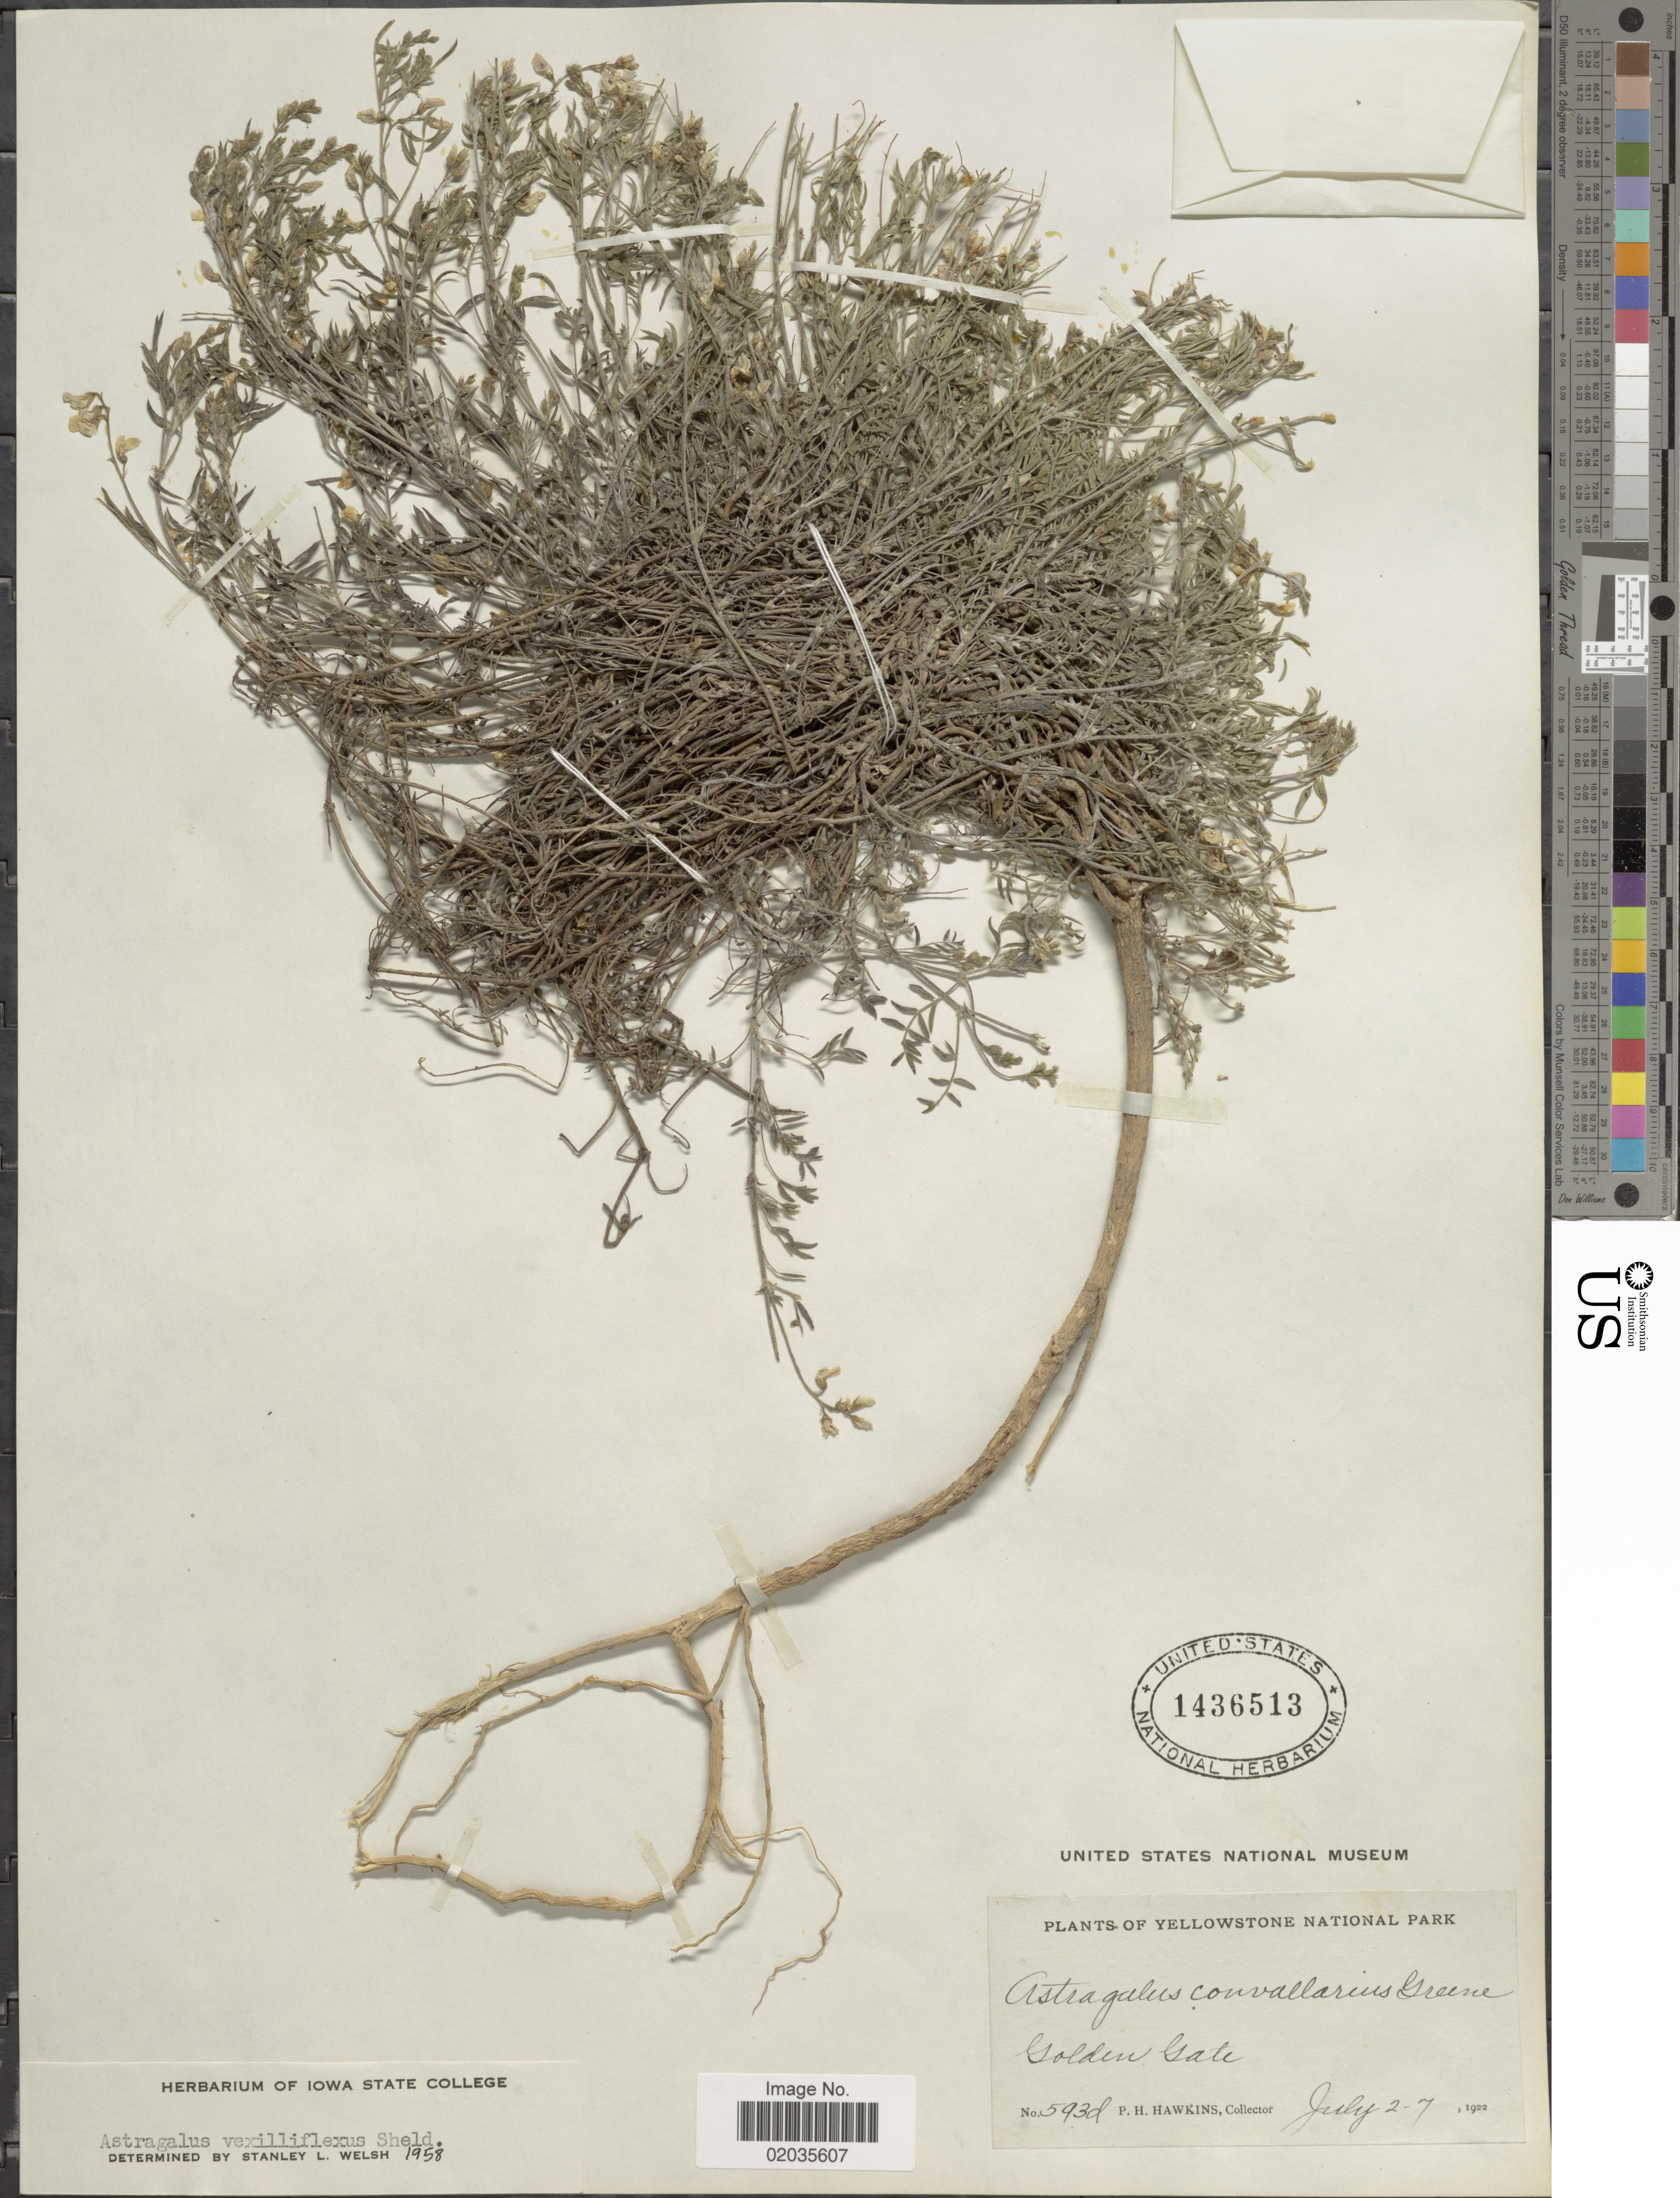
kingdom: Plantae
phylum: Tracheophyta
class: Magnoliopsida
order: Fabales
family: Fabaceae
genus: Astragalus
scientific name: Astragalus vexilliflexus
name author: E. Sheld.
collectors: P. Hawkins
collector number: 593d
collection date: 1922-07-02/1922-07-07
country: United States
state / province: Wyoming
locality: Yellowstone National Park, Golden Gate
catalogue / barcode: US 1436513